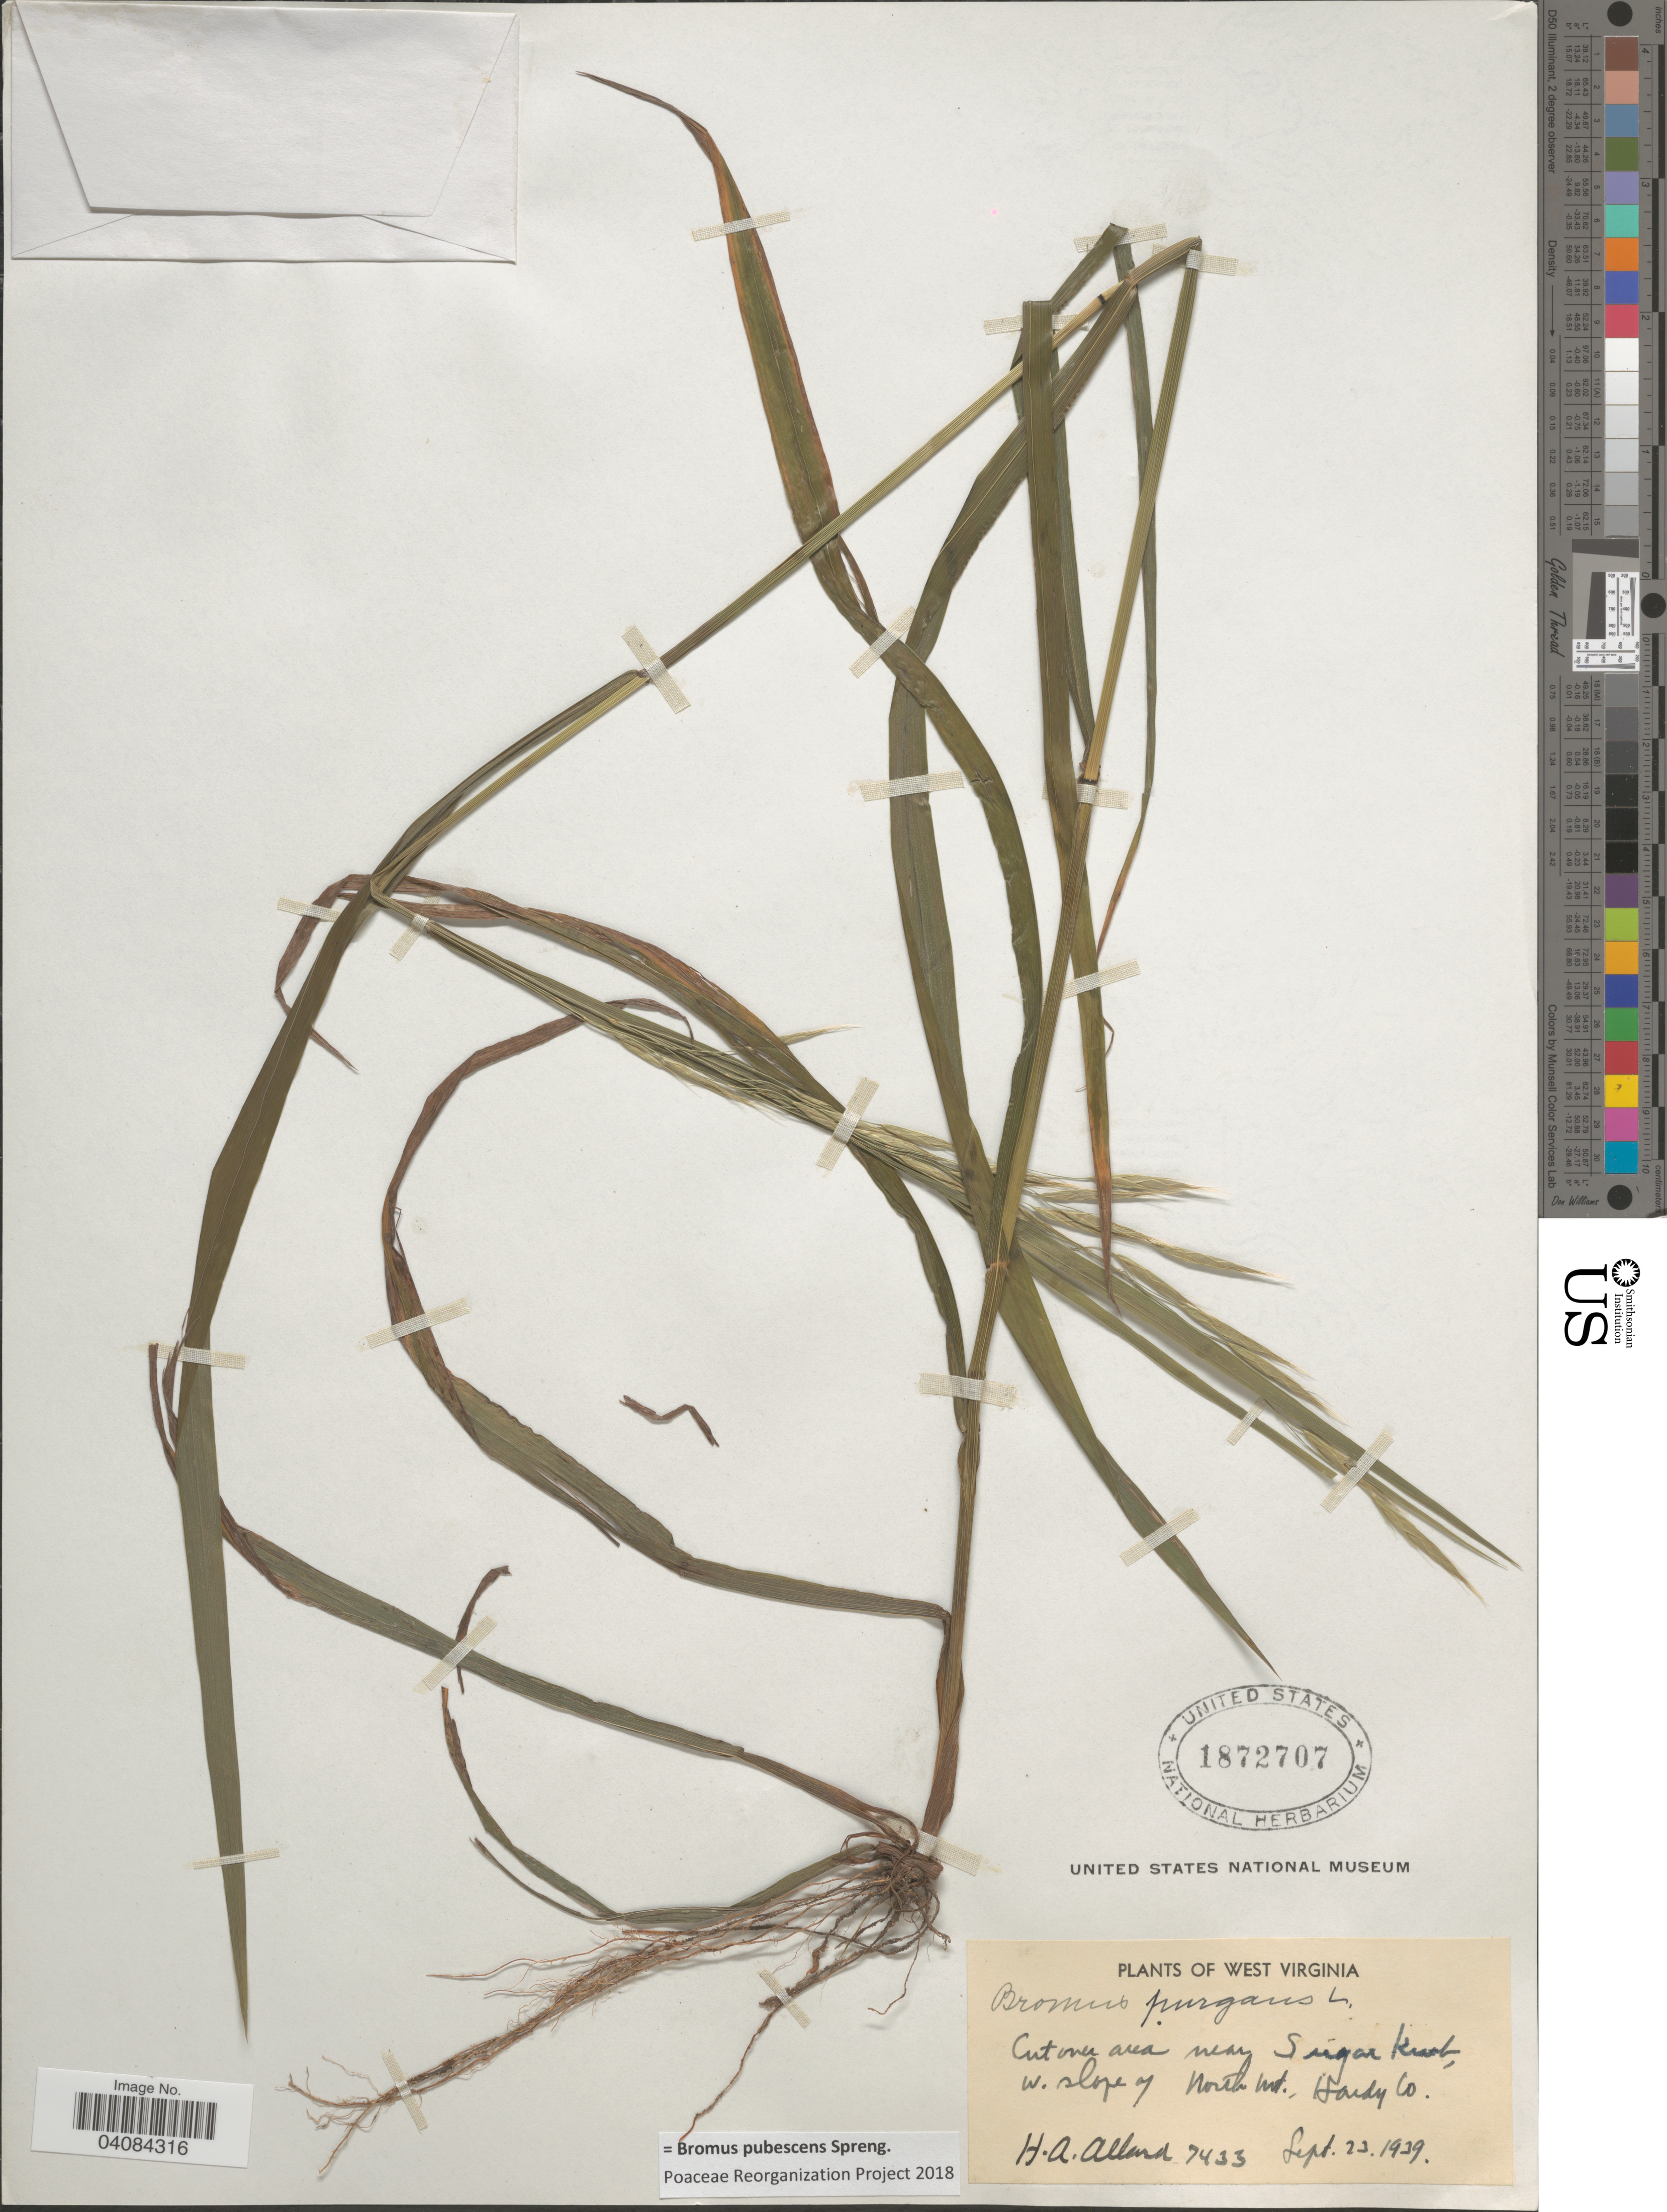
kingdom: Plantae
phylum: Tracheophyta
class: Liliopsida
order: Poales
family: Poaceae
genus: Bromus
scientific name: Bromus pubescens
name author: Muhl. ex Willd.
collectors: H. A. Allard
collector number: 7433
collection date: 1939-09-23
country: United States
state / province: West Virginia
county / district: Hardy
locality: Cut over area near Sugar Knob, w. slope of North Mt., Hardy Co.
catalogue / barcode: US 1872707